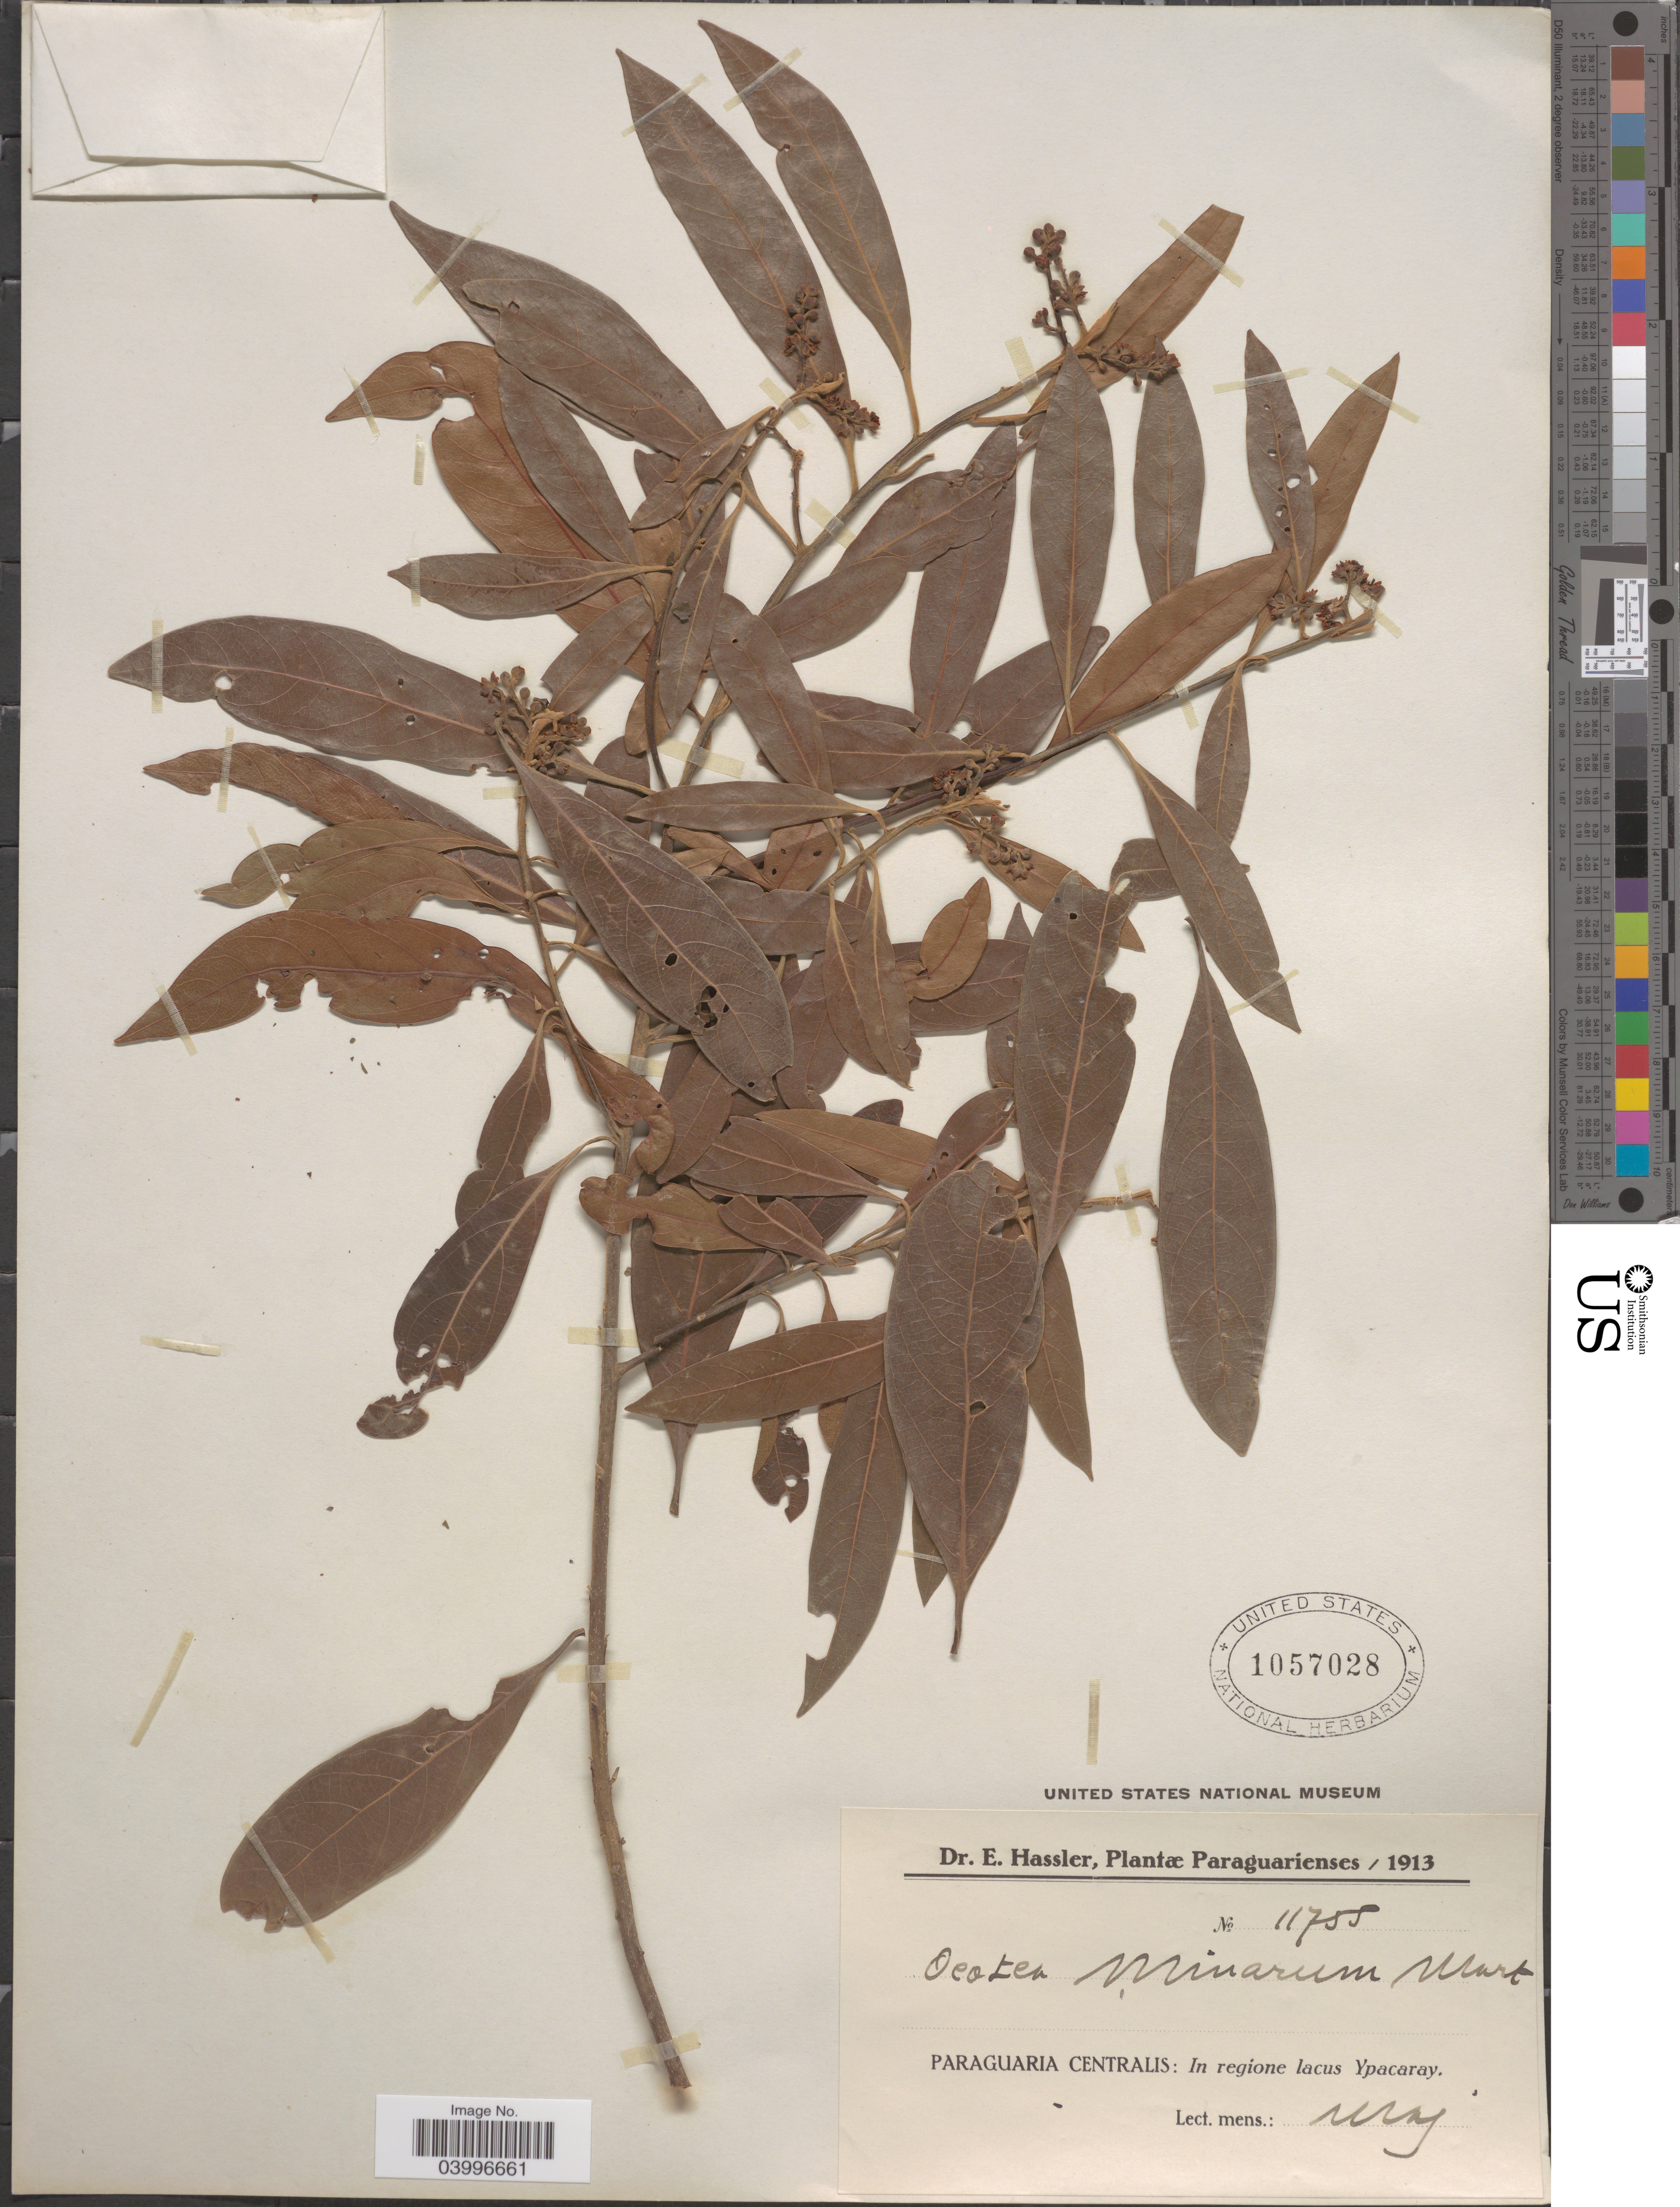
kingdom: Plantae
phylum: Tracheophyta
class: Magnoliopsida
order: Laurales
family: Lauraceae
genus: Ocotea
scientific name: Ocotea minarum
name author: (Nees & Mart.) Mez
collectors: E. Hassler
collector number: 11755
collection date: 1913-05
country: Paraguay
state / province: Paraguari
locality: Paraguaria Centralis: In egione lacus Ypacaray.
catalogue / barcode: US 1057028